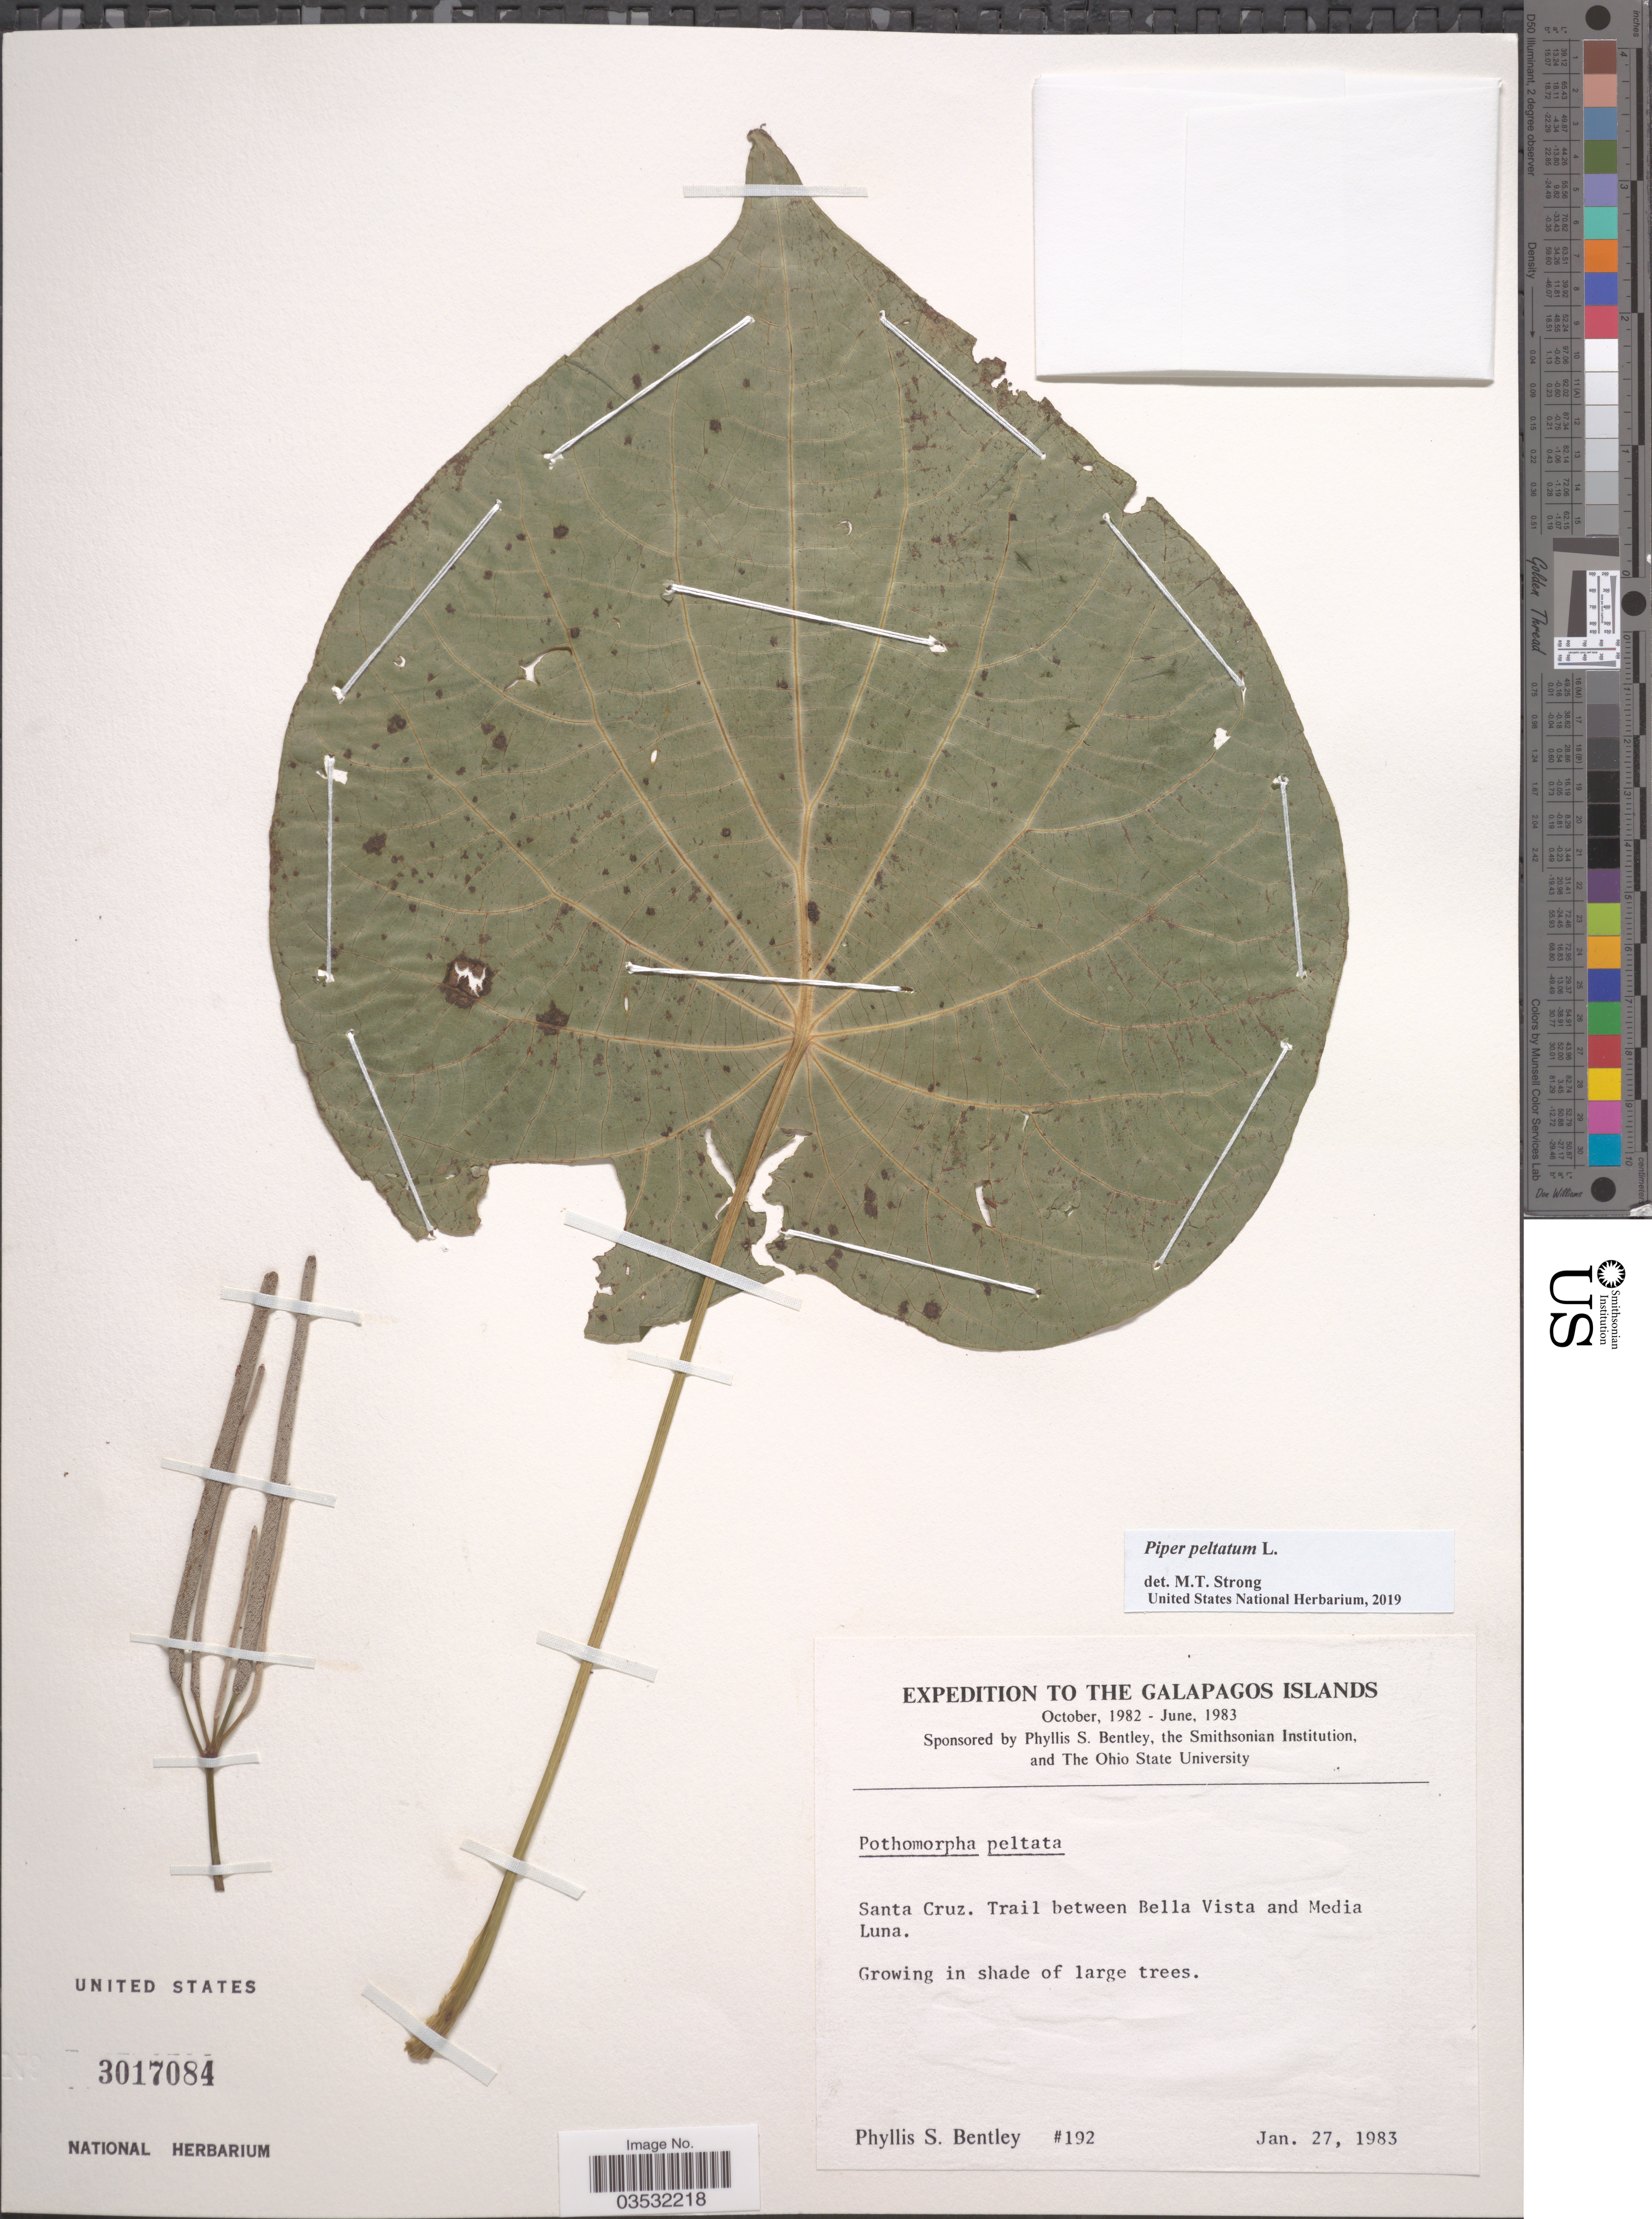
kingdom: Plantae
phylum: Tracheophyta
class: Magnoliopsida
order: Piperales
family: Piperaceae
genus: Piper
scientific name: Piper peltatum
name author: L.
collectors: P. S. Bentley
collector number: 192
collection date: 1983-01-27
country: Ecuador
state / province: Colón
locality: The Galapagos Islands. Santa Cruz. Trail between Bella Vista and Media Luna.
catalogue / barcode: US 3017084